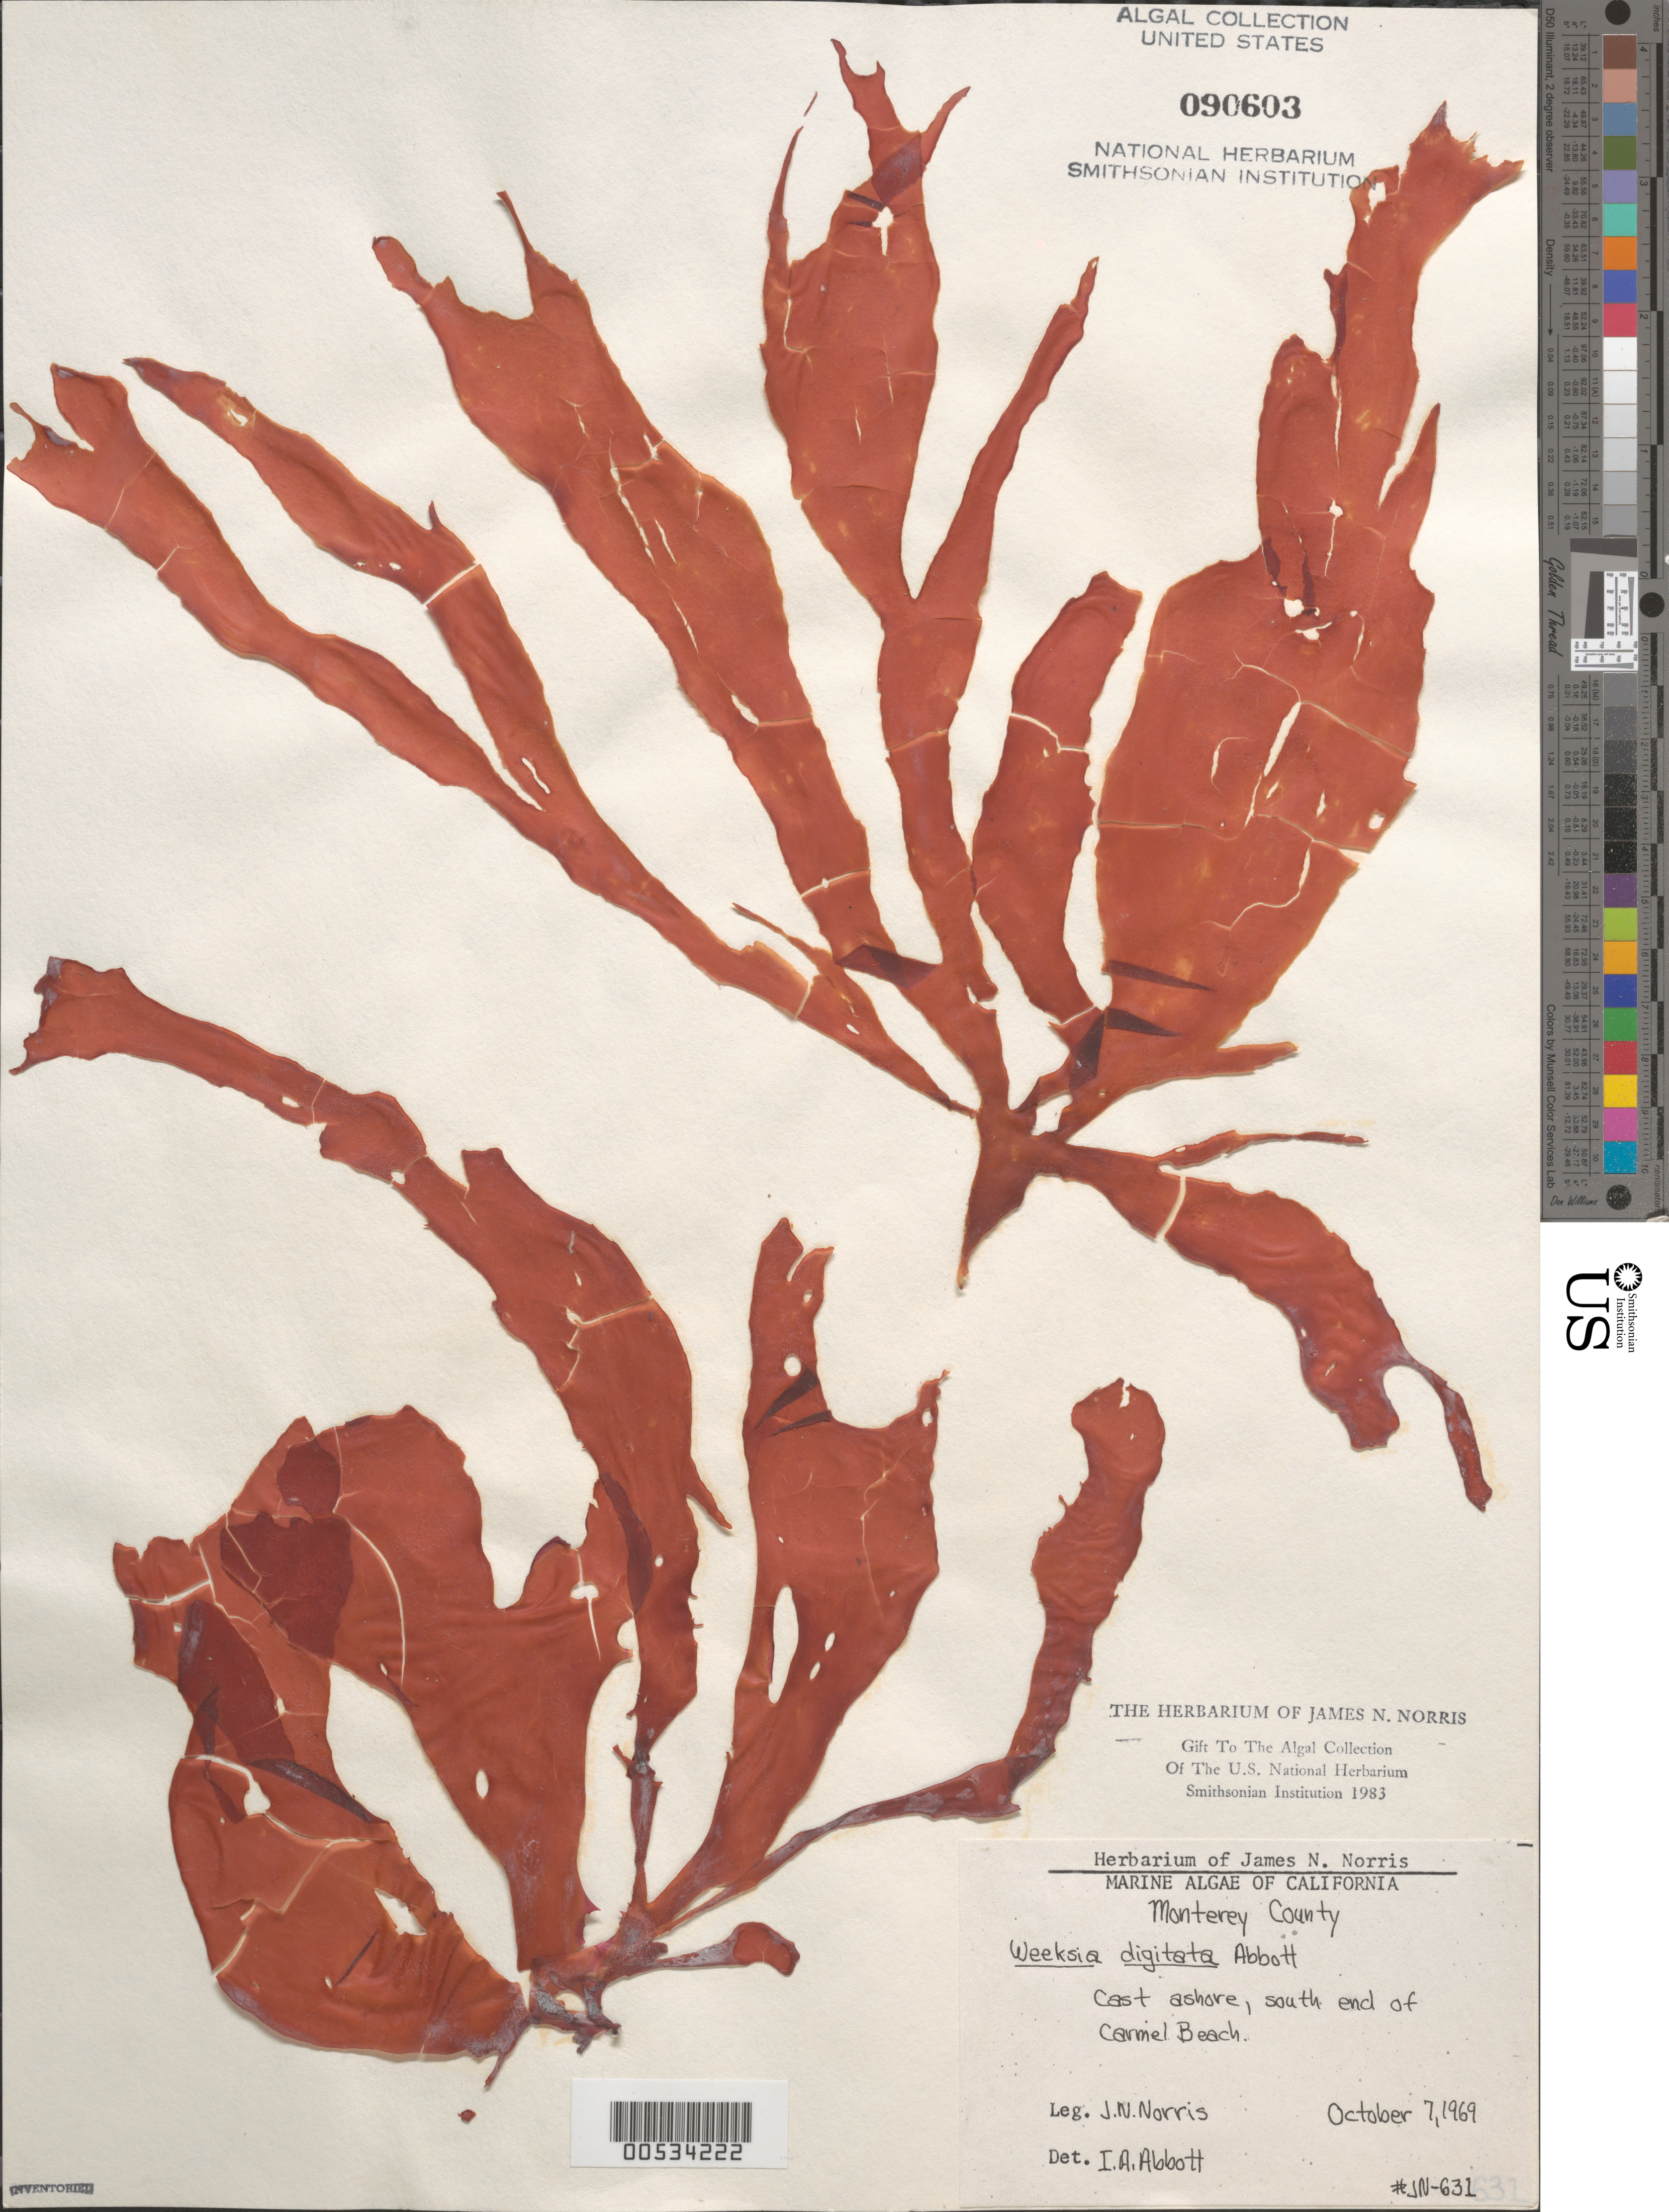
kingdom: Plantae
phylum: Rhodophyta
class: Florideophyceae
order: Gigartinales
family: Dumontiaceae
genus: Weeksia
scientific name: Weeksia digitata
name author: I.A. Abbott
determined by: Abbott, Isabella A.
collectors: J. N. Norris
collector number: JN-631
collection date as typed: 07 Oct 1969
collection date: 1969-10-07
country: United States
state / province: California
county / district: Monterey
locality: Carmel Beach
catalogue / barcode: US 90603